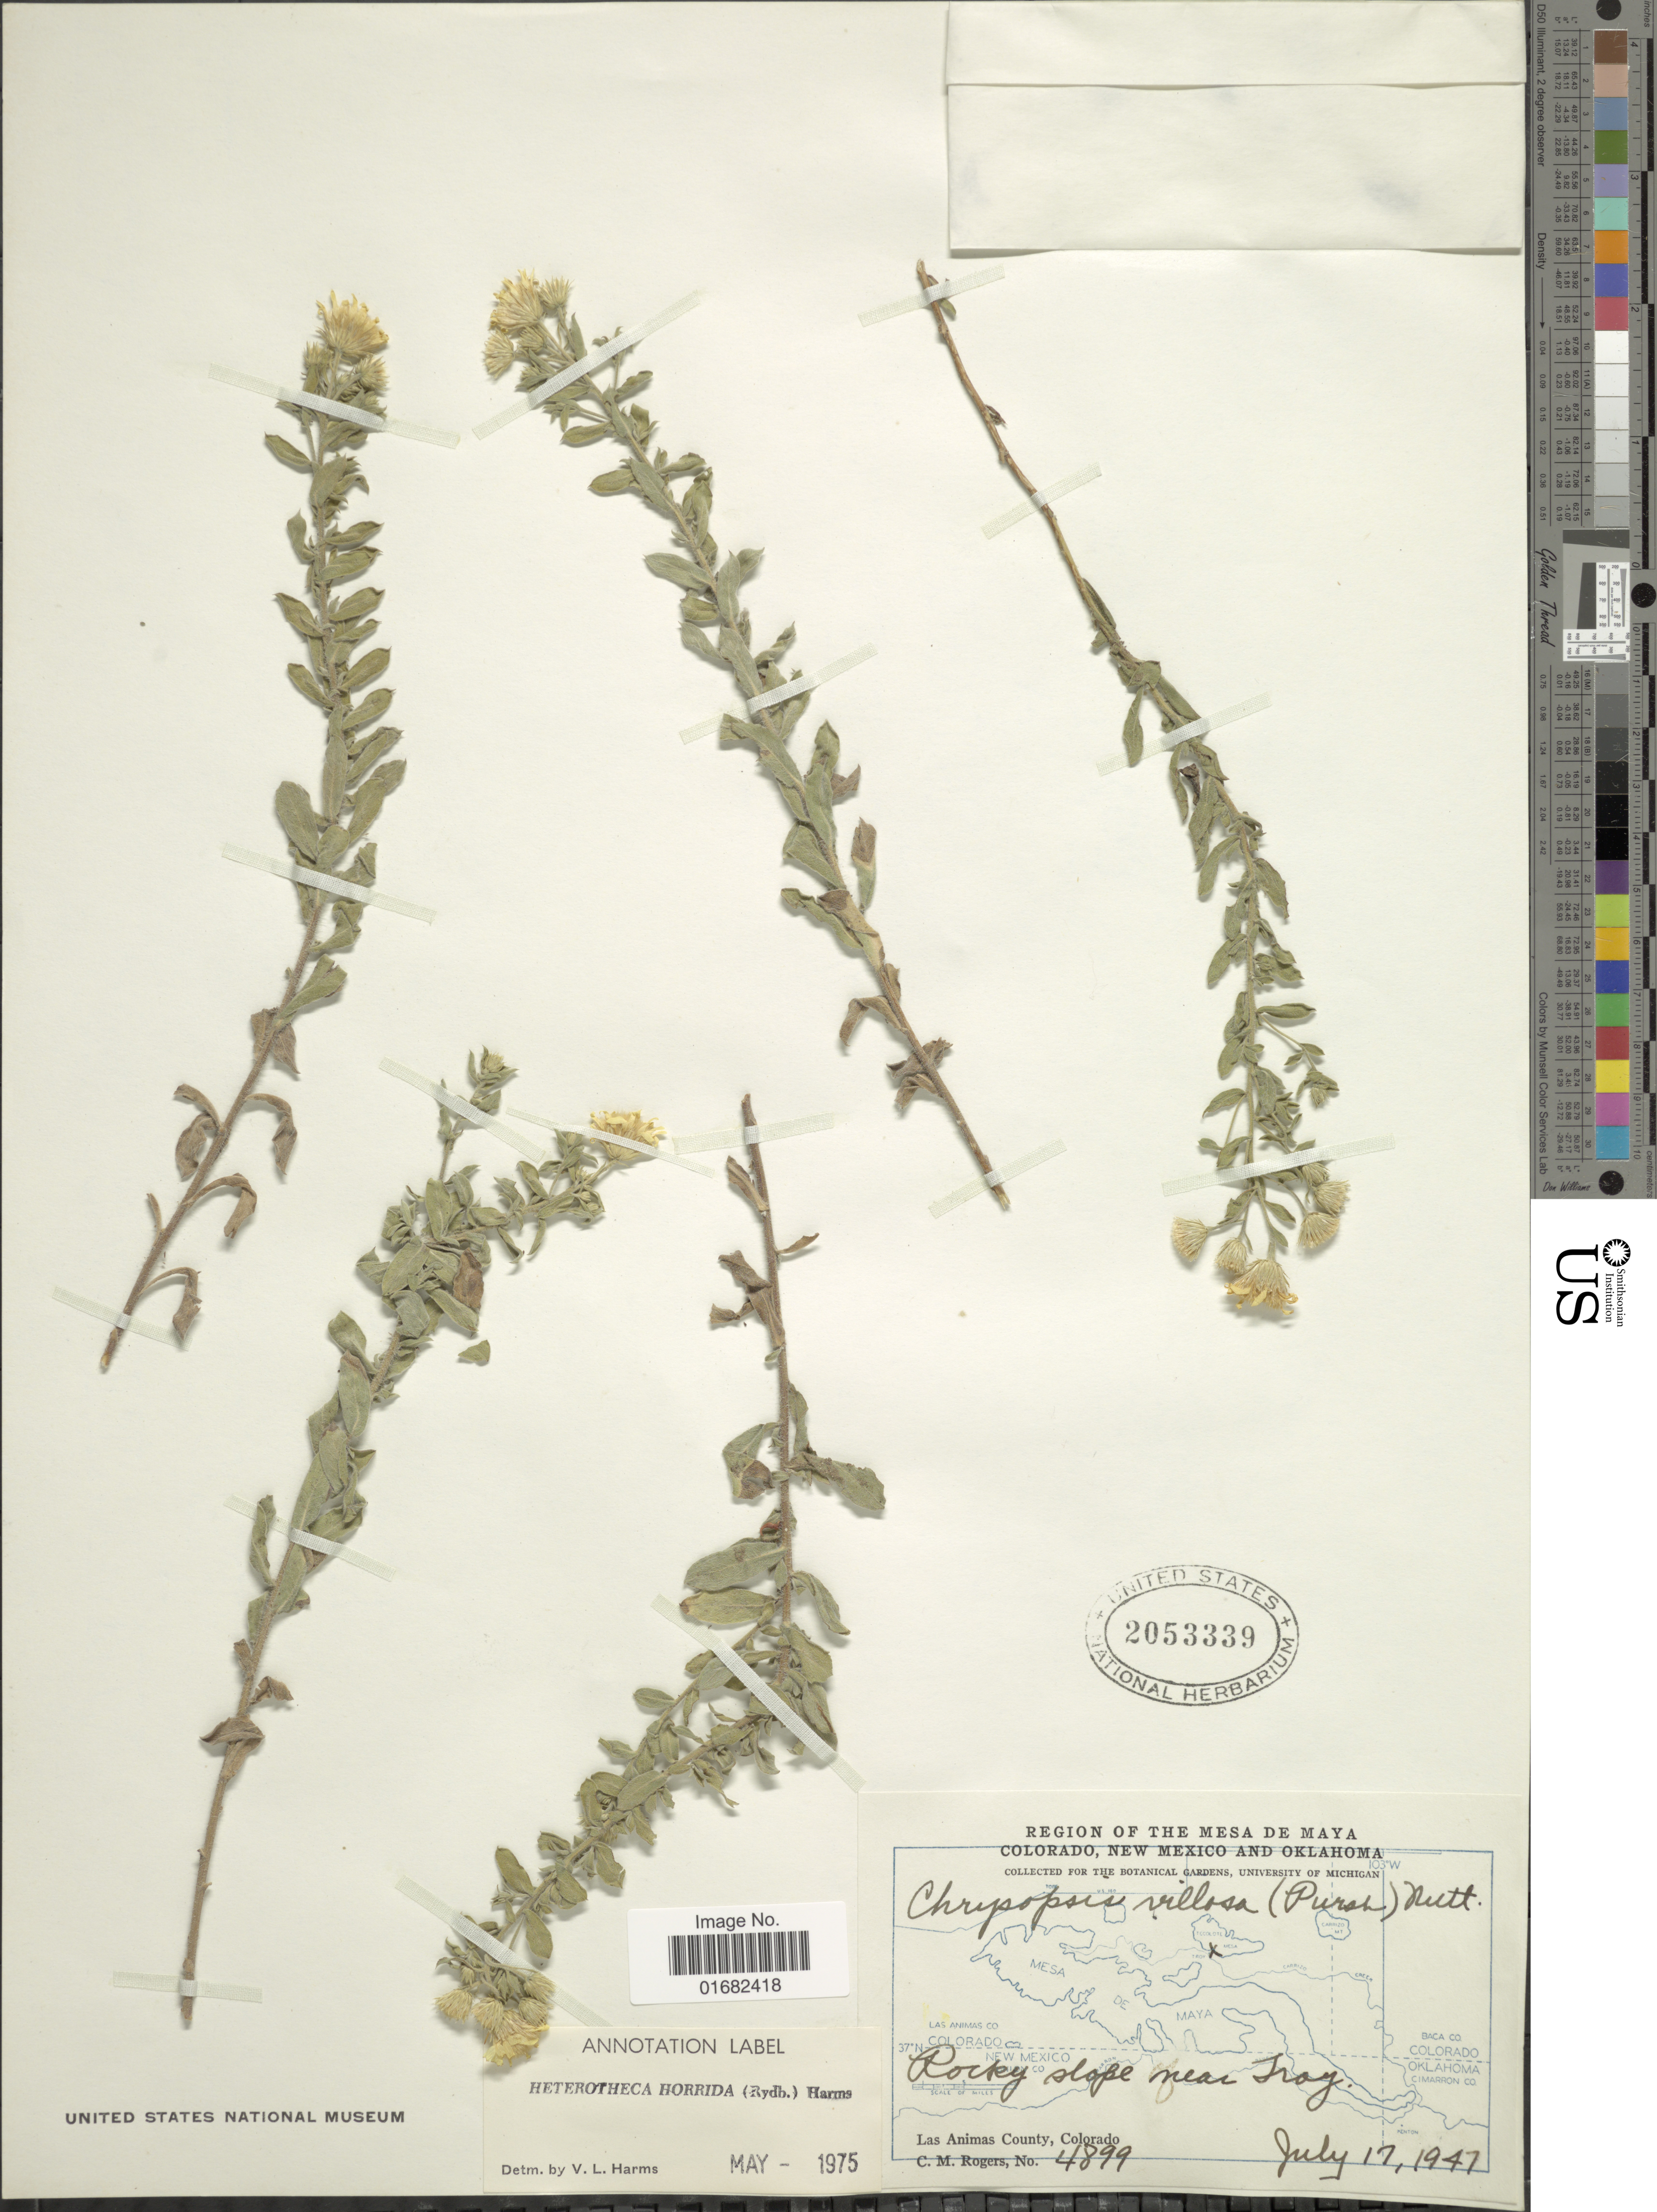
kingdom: Plantae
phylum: Tracheophyta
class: Magnoliopsida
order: Asterales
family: Asteraceae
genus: Heterotheca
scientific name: Heterotheca horrida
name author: (Rydb.) V.L. Harms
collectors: C. M. Rogers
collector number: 4899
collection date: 1947-07-17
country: United States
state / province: Colorado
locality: Las Animas County. Rocky slope near Fray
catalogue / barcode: US 2053339